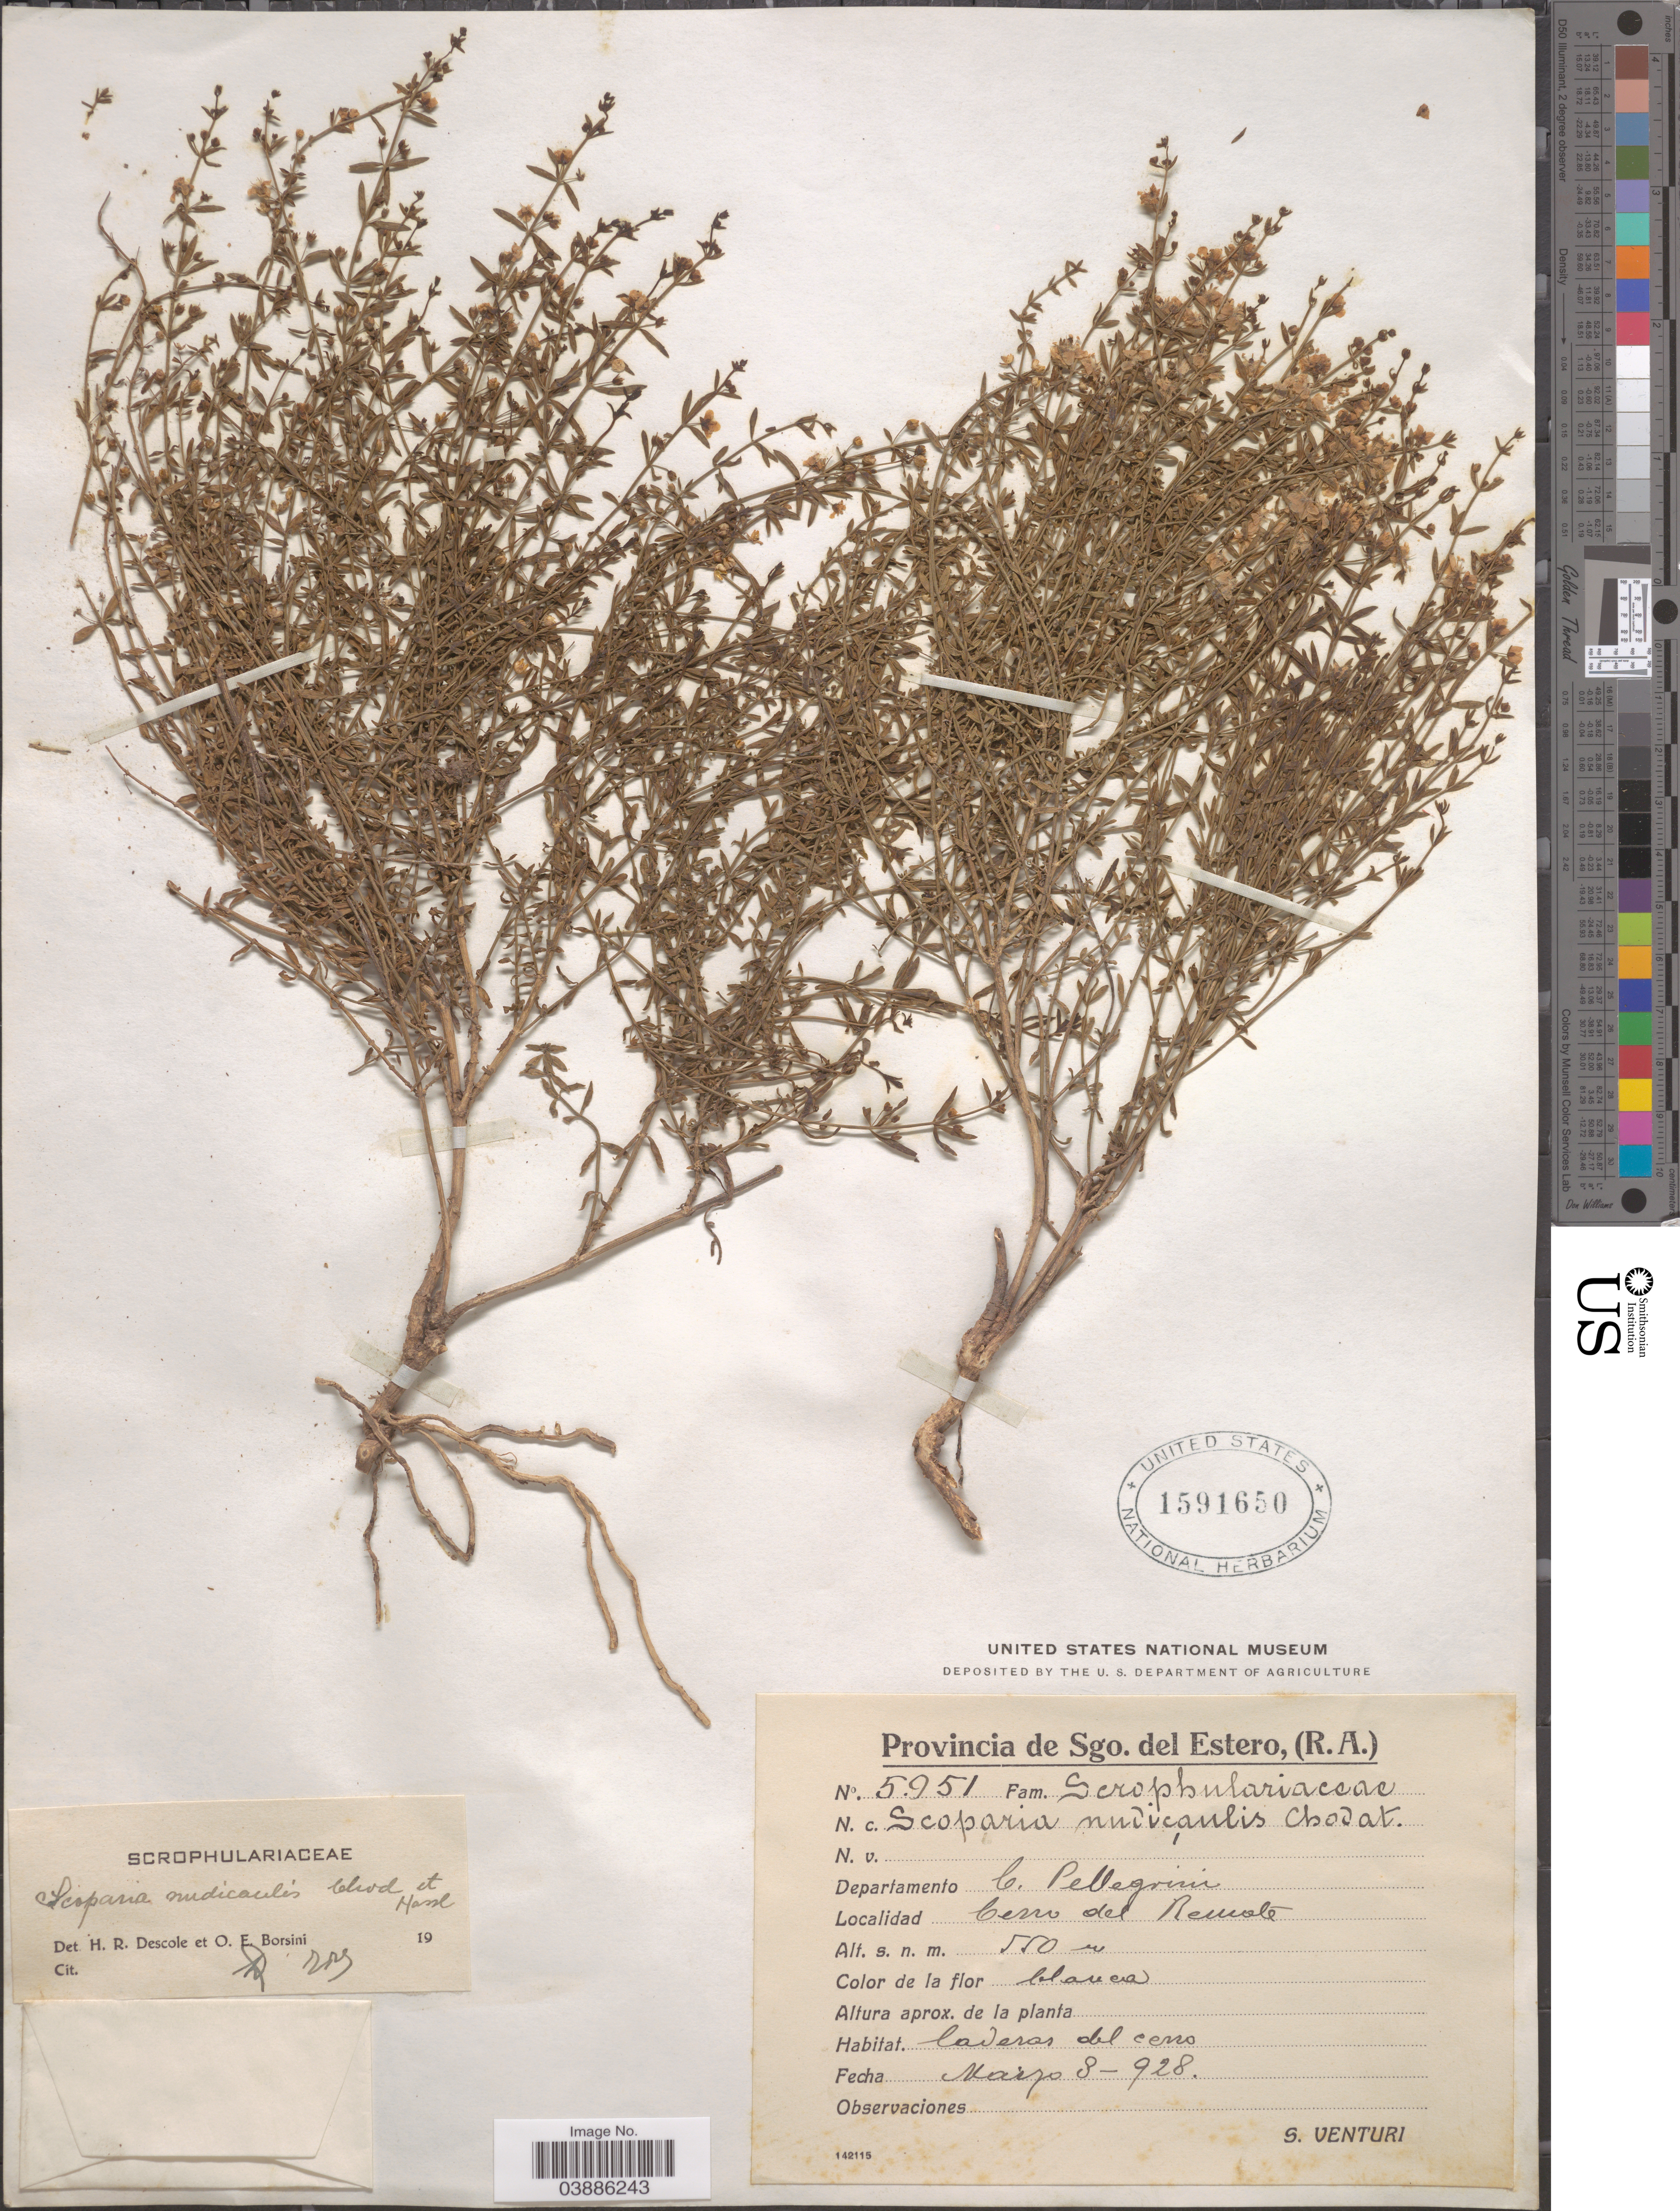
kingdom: Plantae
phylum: Tracheophyta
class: Magnoliopsida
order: Lamiales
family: Plantaginaceae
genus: Scoparia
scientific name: Scoparia nudicaulis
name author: Chodat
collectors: S. Venturi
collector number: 5951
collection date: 1928-03-08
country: Argentina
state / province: Santiago del Estero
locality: Provincia de Sgo. del Estero. Departamento C. Pellegrini. Cerro del Remate.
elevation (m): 550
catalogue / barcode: US 1591650